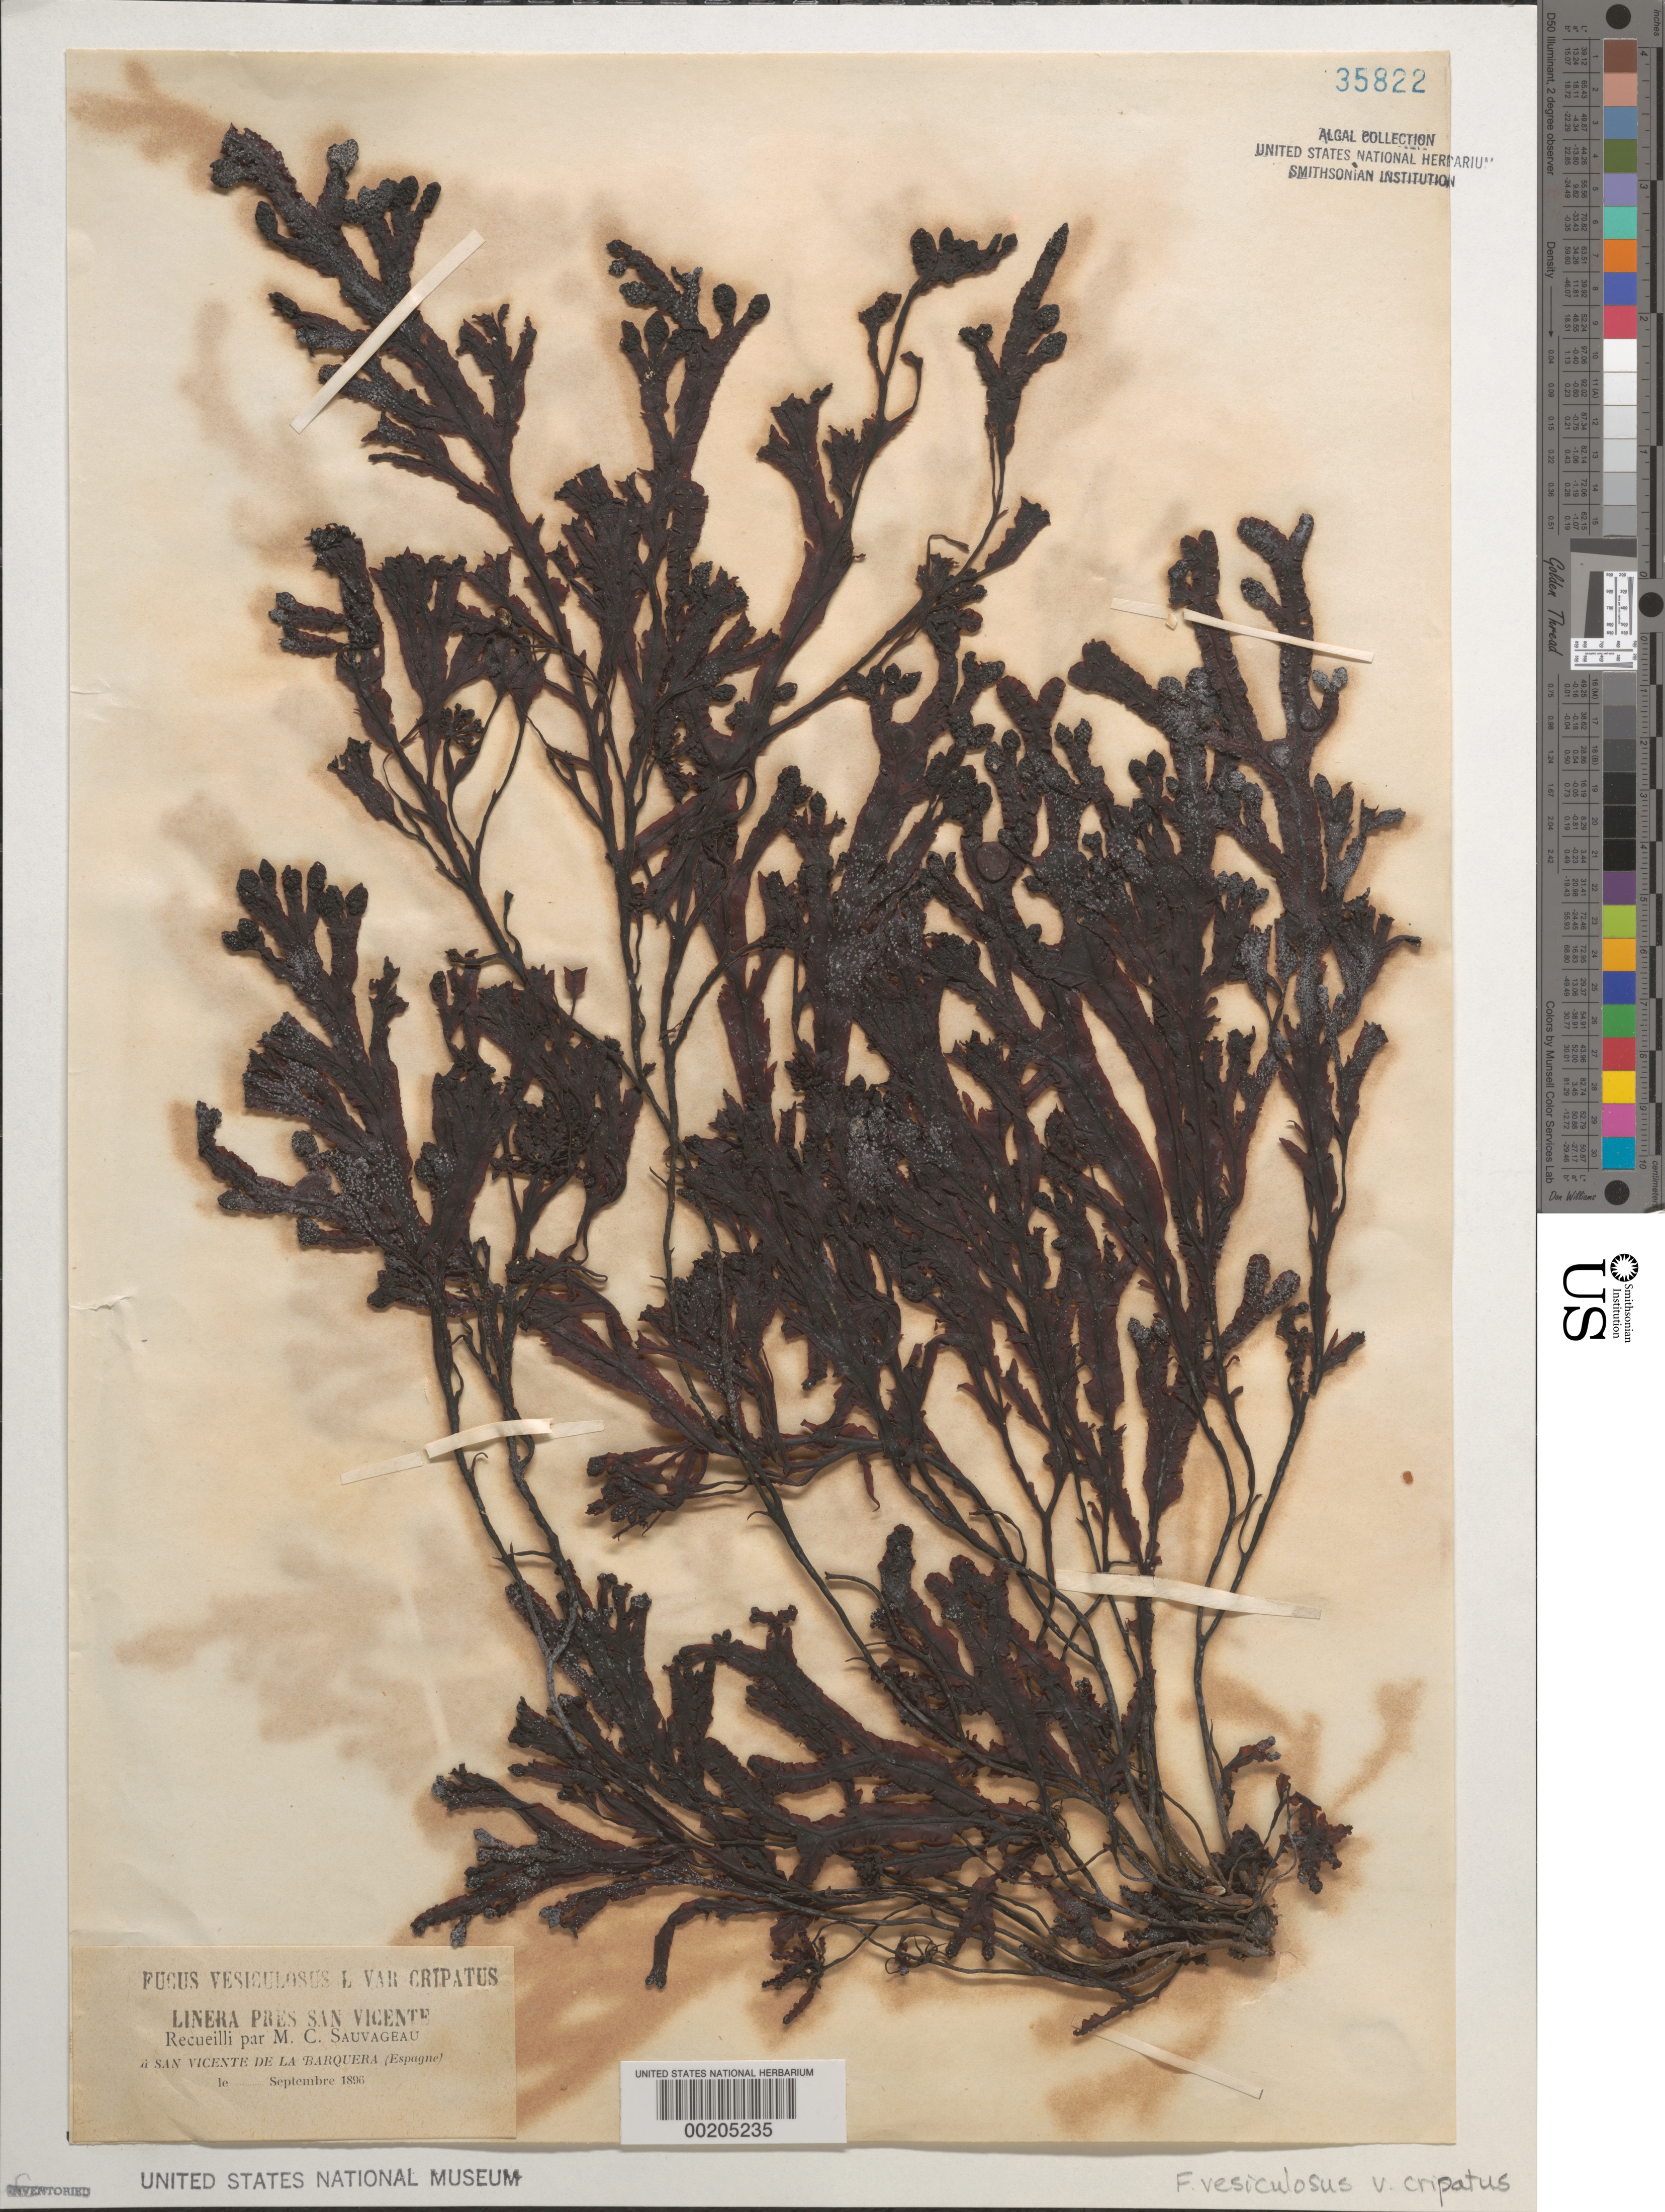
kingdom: Chromista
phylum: Ochrophyta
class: Phaeophyceae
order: Fucales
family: Fucaceae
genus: Fucus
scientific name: Fucus vesiculosus var. crispatus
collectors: C. F. Sauvageau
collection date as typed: Sep 1896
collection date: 1896-09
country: Spain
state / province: Cantabria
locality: San vicente de la barquera, linera. Santander.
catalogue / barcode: US 35822